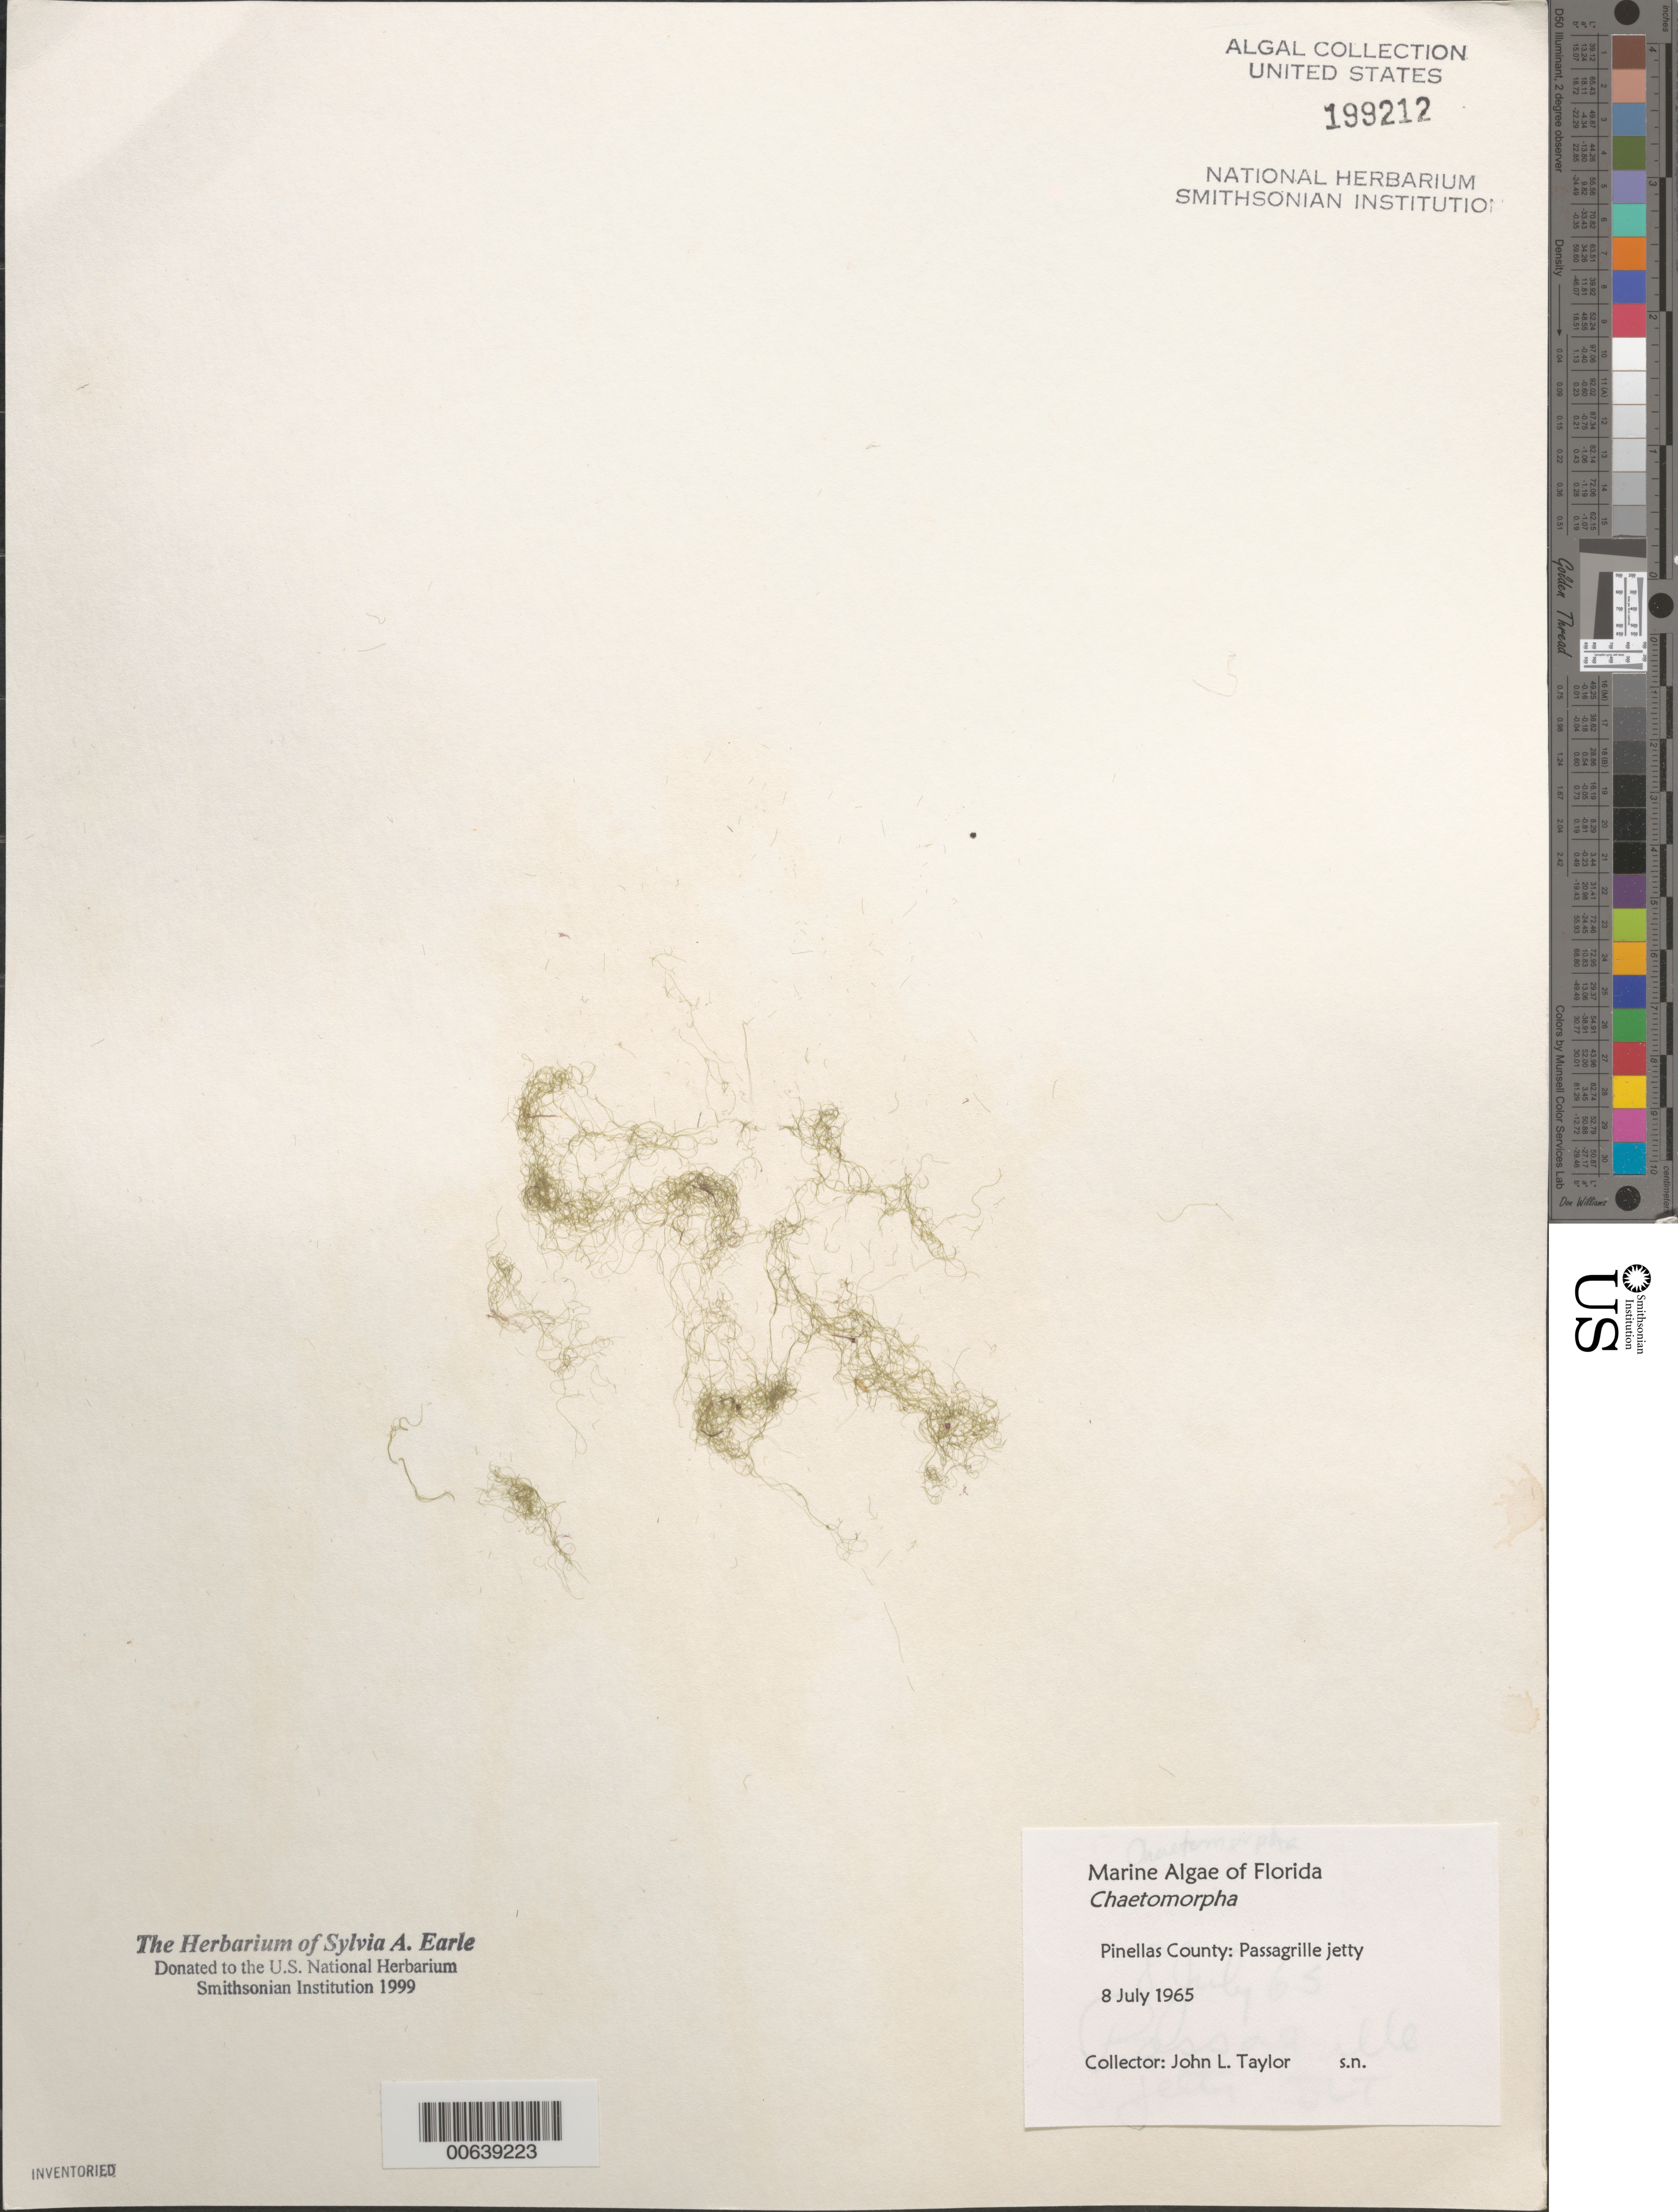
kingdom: Plantae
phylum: Chlorophyta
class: Ulvophyceae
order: Cladophorales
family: Cladophoraceae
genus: Chaetomorpha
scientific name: Chaetomorpha sp.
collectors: J. L. Taylor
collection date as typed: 08 Jul 1965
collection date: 1965-07-08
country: United States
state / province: Florida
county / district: Pinellas County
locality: Pass-a-Grille jetty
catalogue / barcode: US 199212